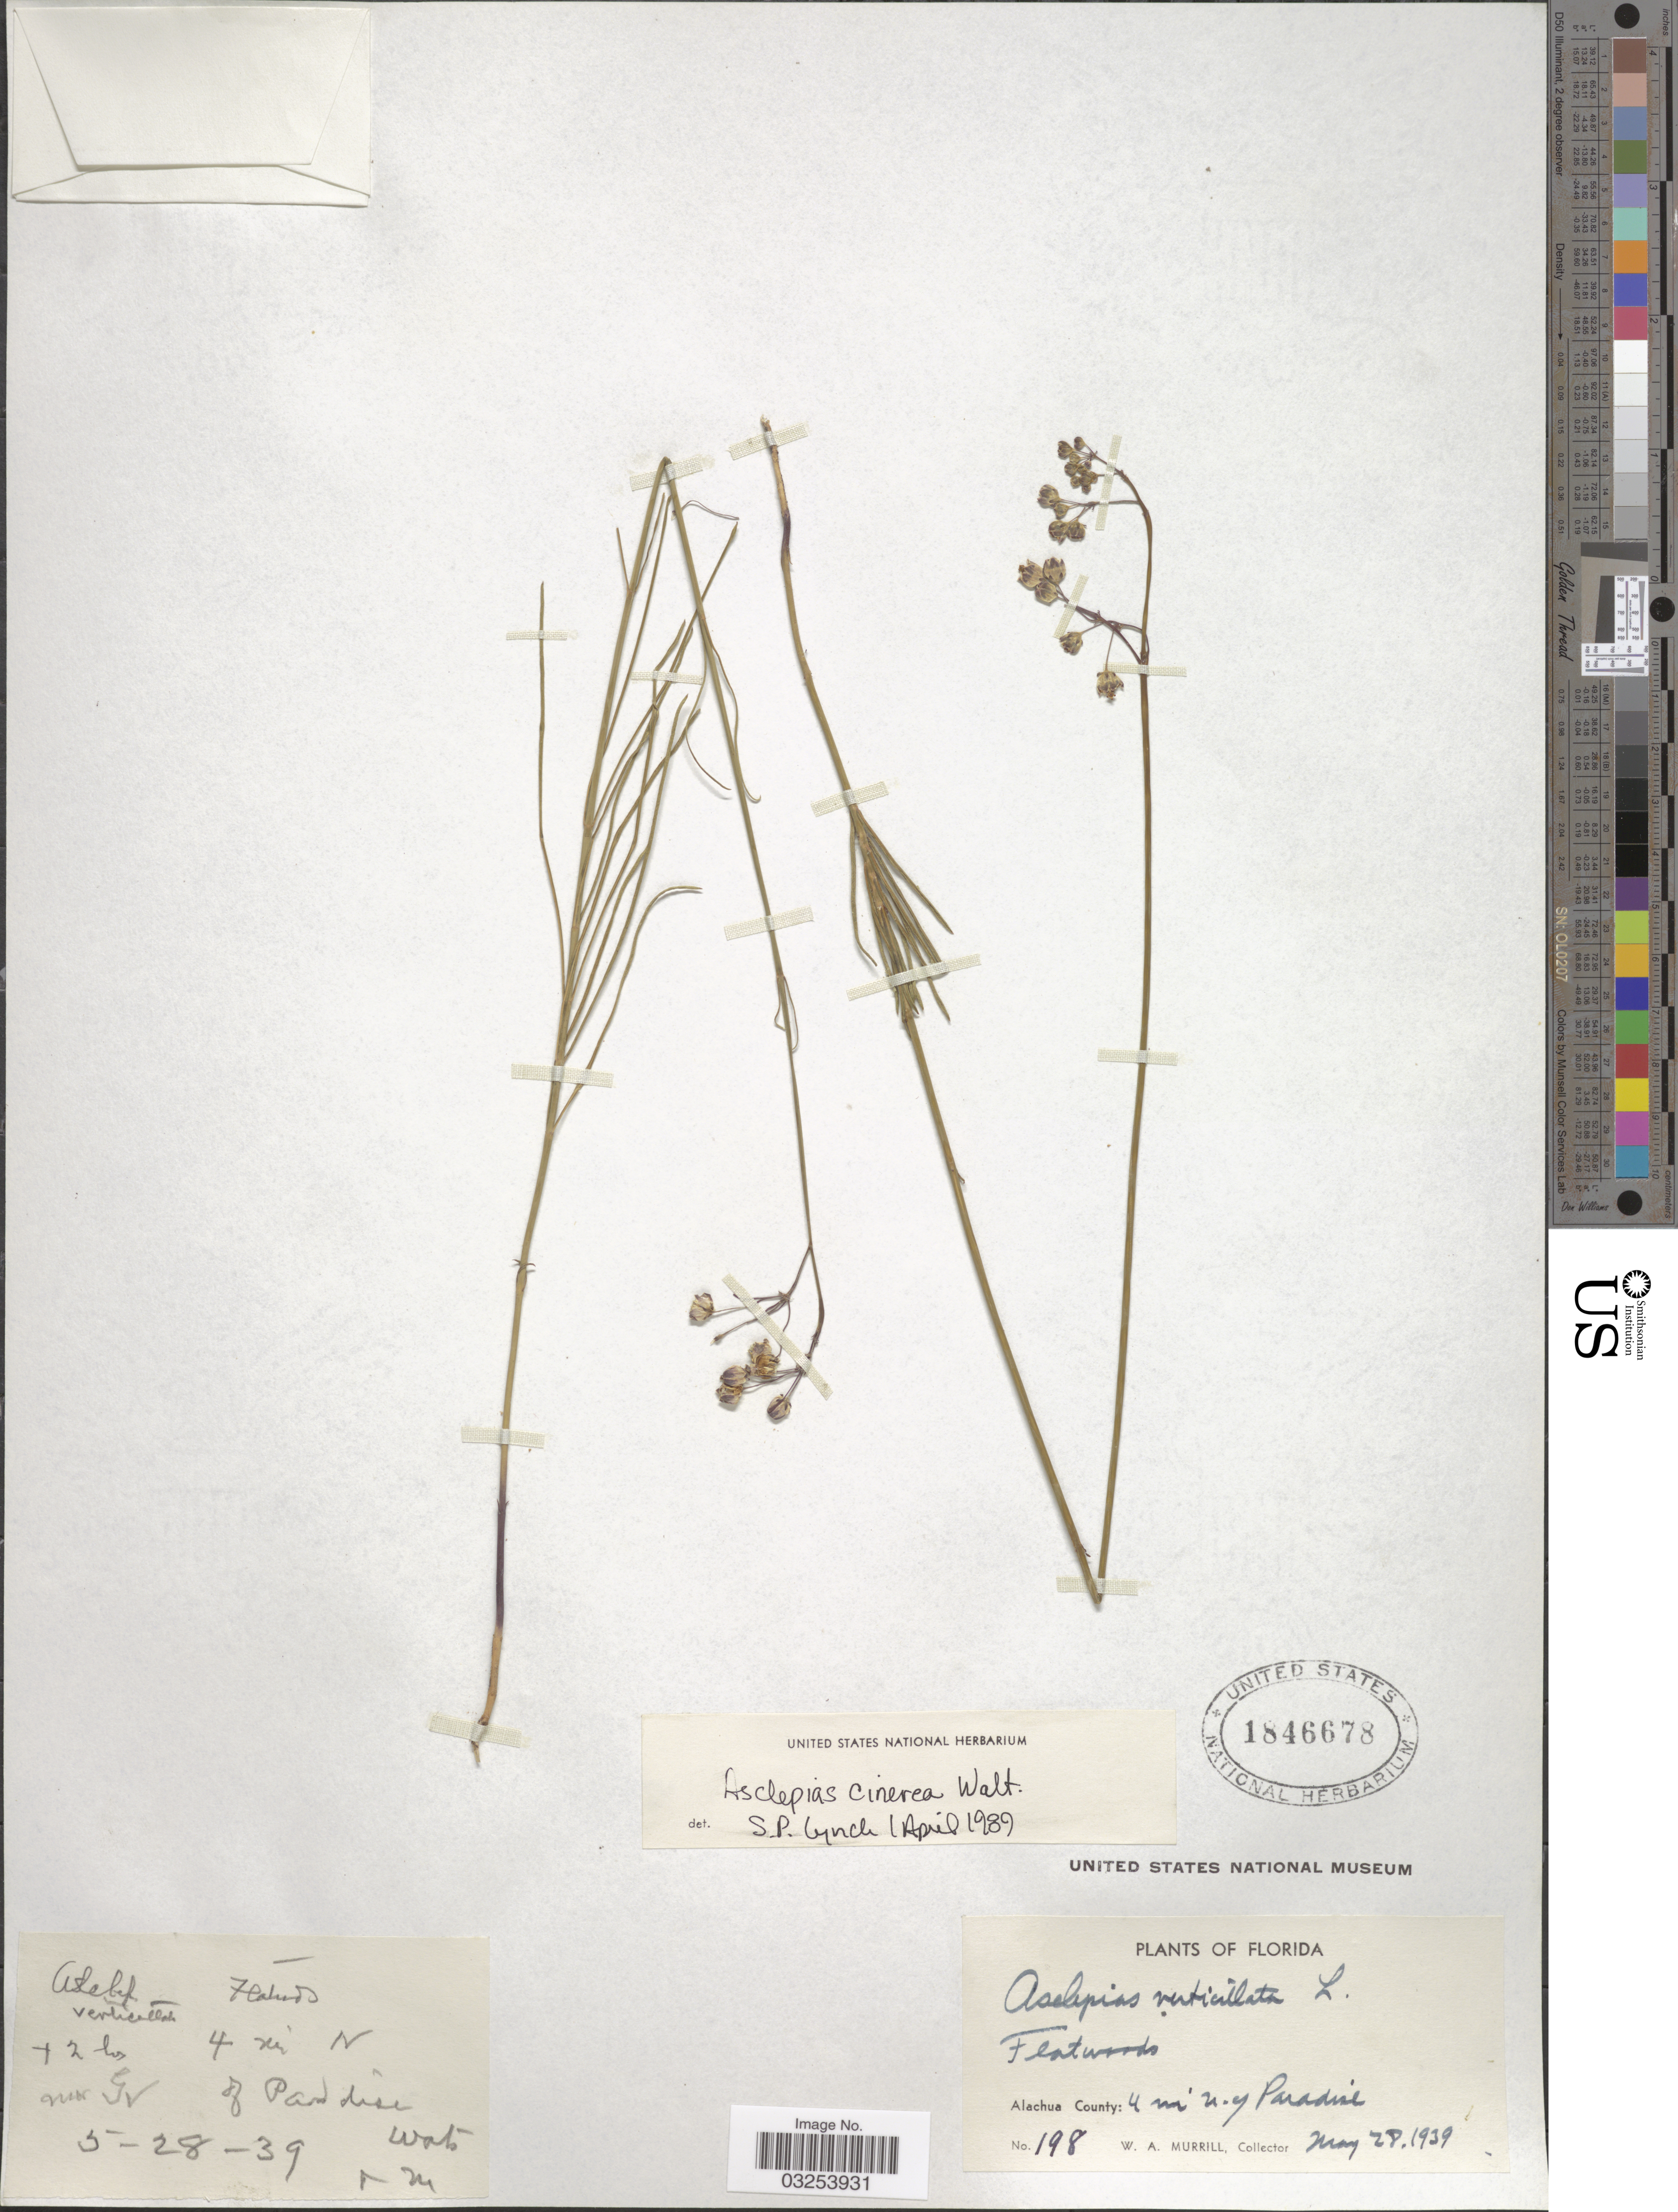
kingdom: Plantae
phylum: Tracheophyta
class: Magnoliopsida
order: Gentianales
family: Apocynaceae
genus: Asclepias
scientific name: Asclepias cinerea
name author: Walter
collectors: W. A. Murrill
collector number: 198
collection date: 1939-05-28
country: United States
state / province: Florida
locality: Alachua County: 4 mi n. of Paradise.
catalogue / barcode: US 1846678